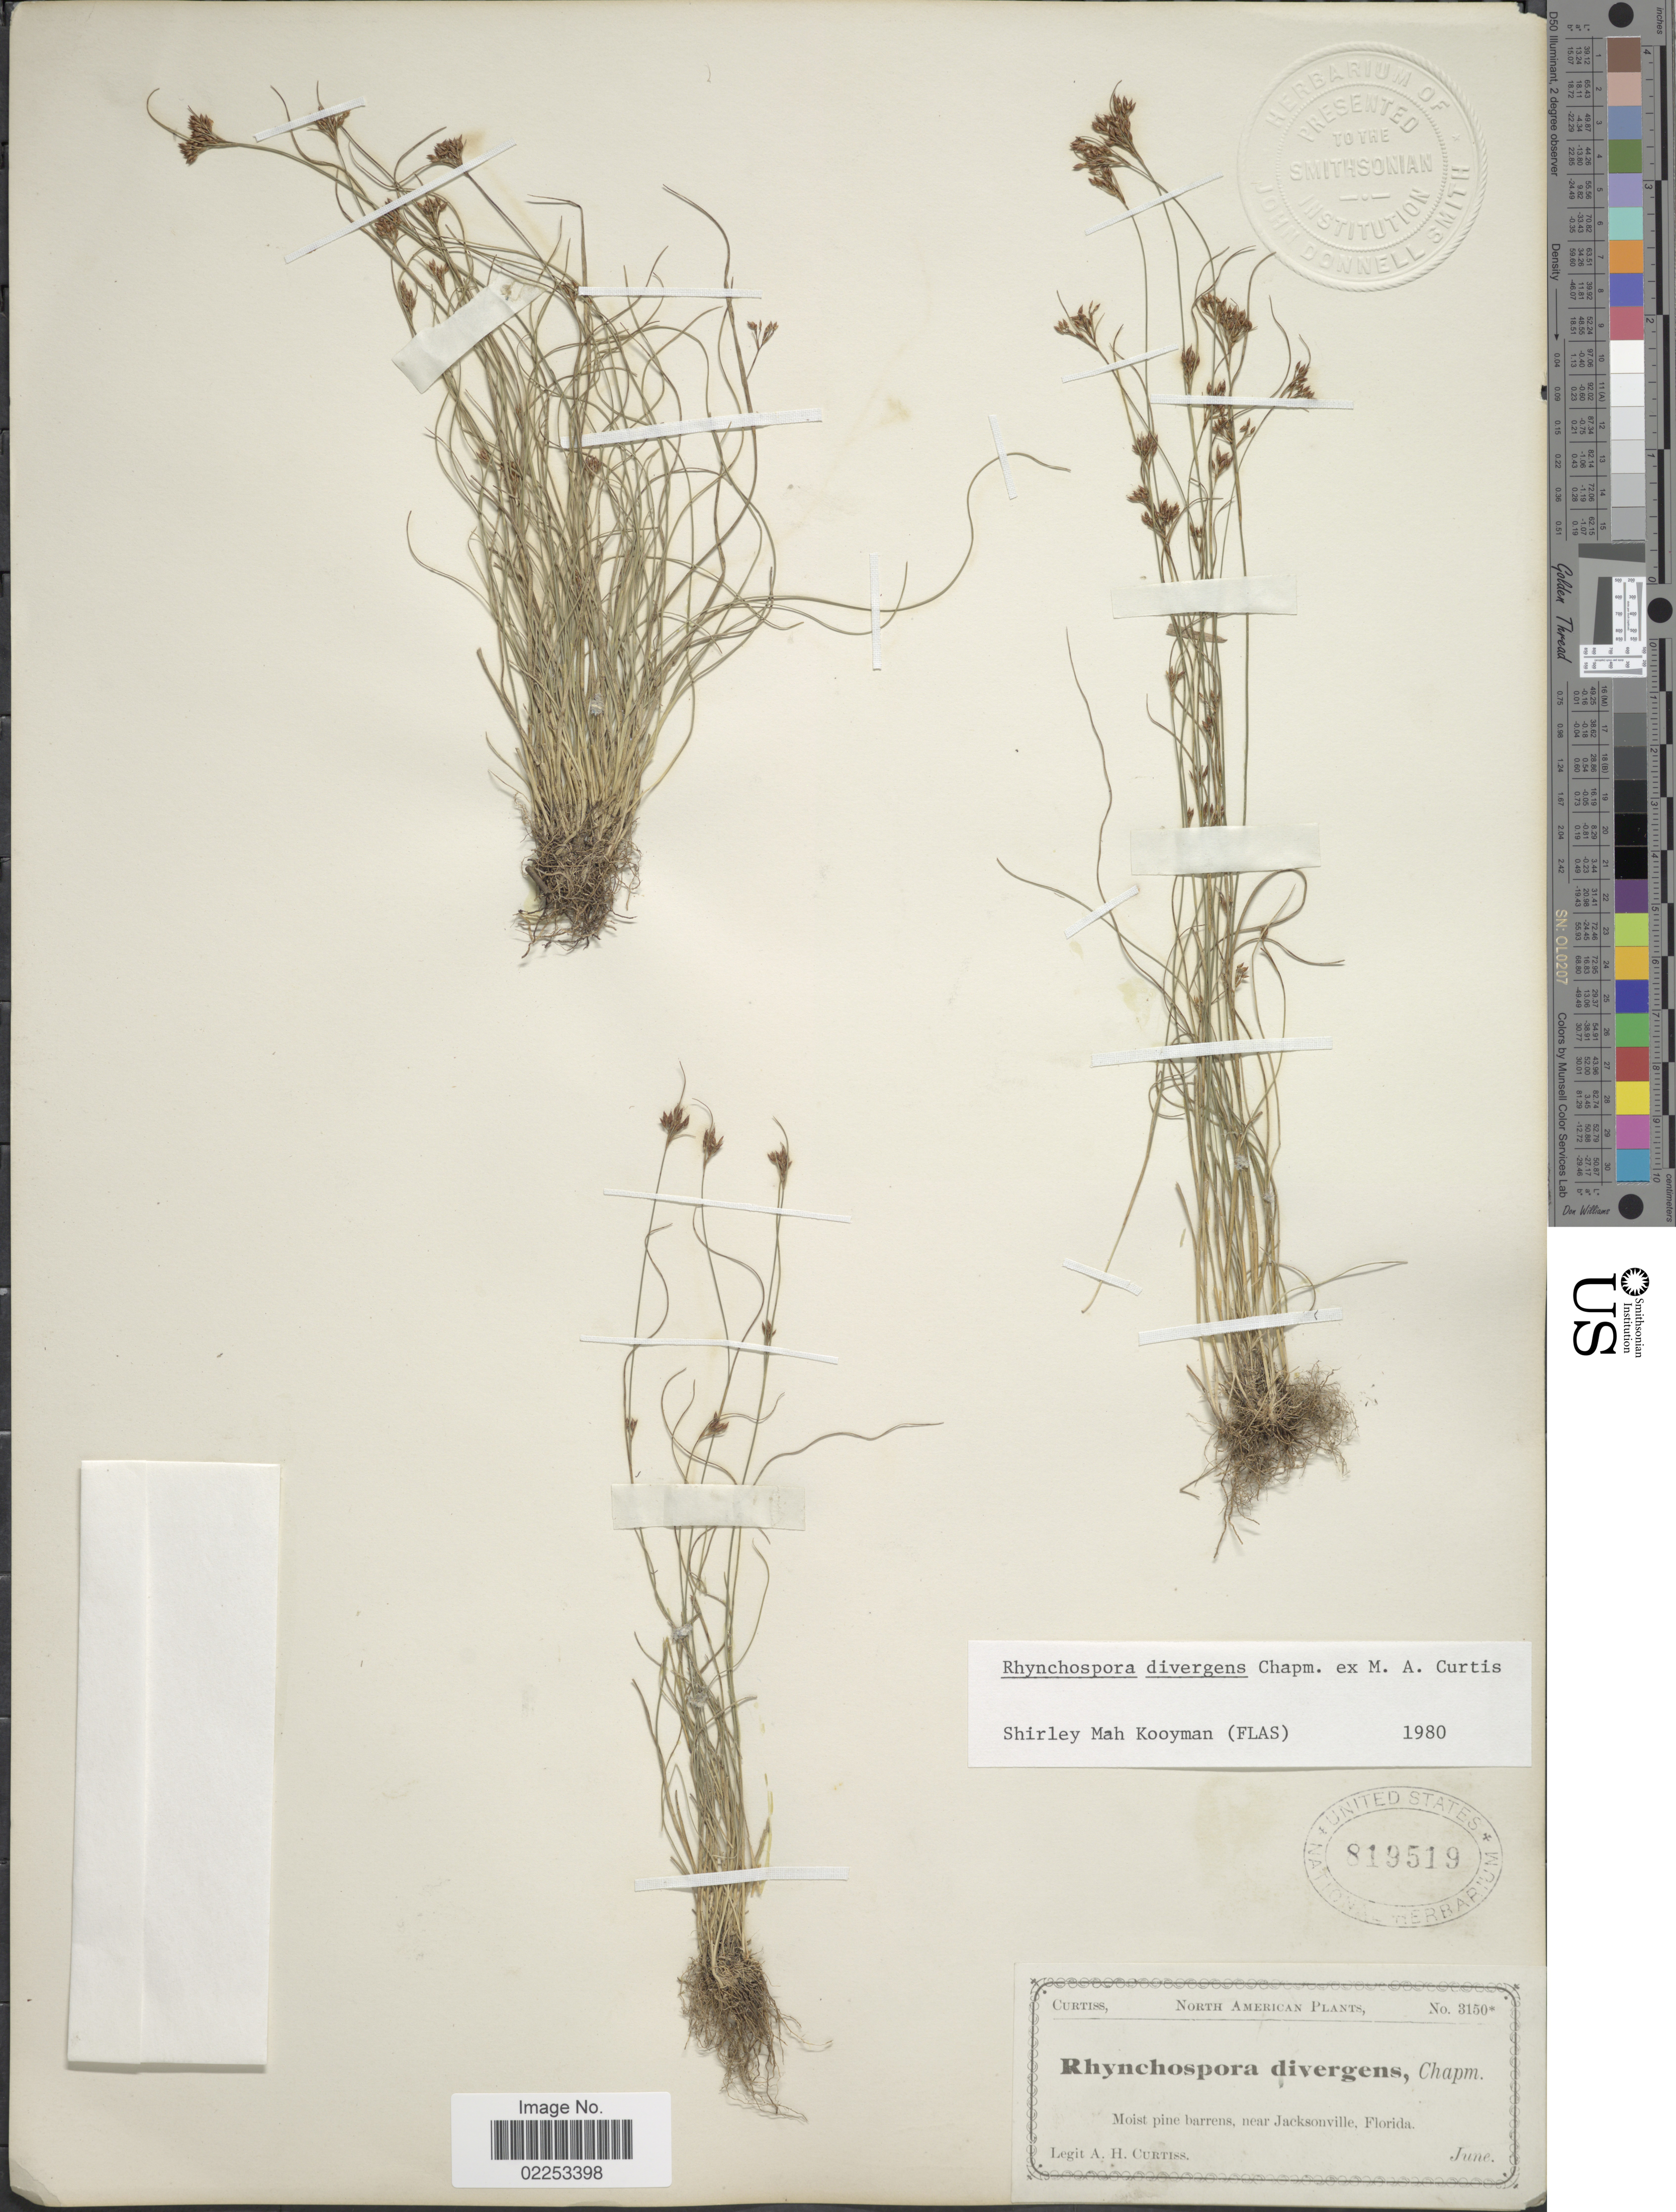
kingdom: Plantae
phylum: Tracheophyta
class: Liliopsida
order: Poales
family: Cyperaceae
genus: Rhynchospora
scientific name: Rhynchospora divergens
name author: Chapm. ex M.A. Curtis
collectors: A. H. Curtiss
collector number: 3150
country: United States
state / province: Florida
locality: Moist pine barrens, near Jacksonville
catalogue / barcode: US 819519